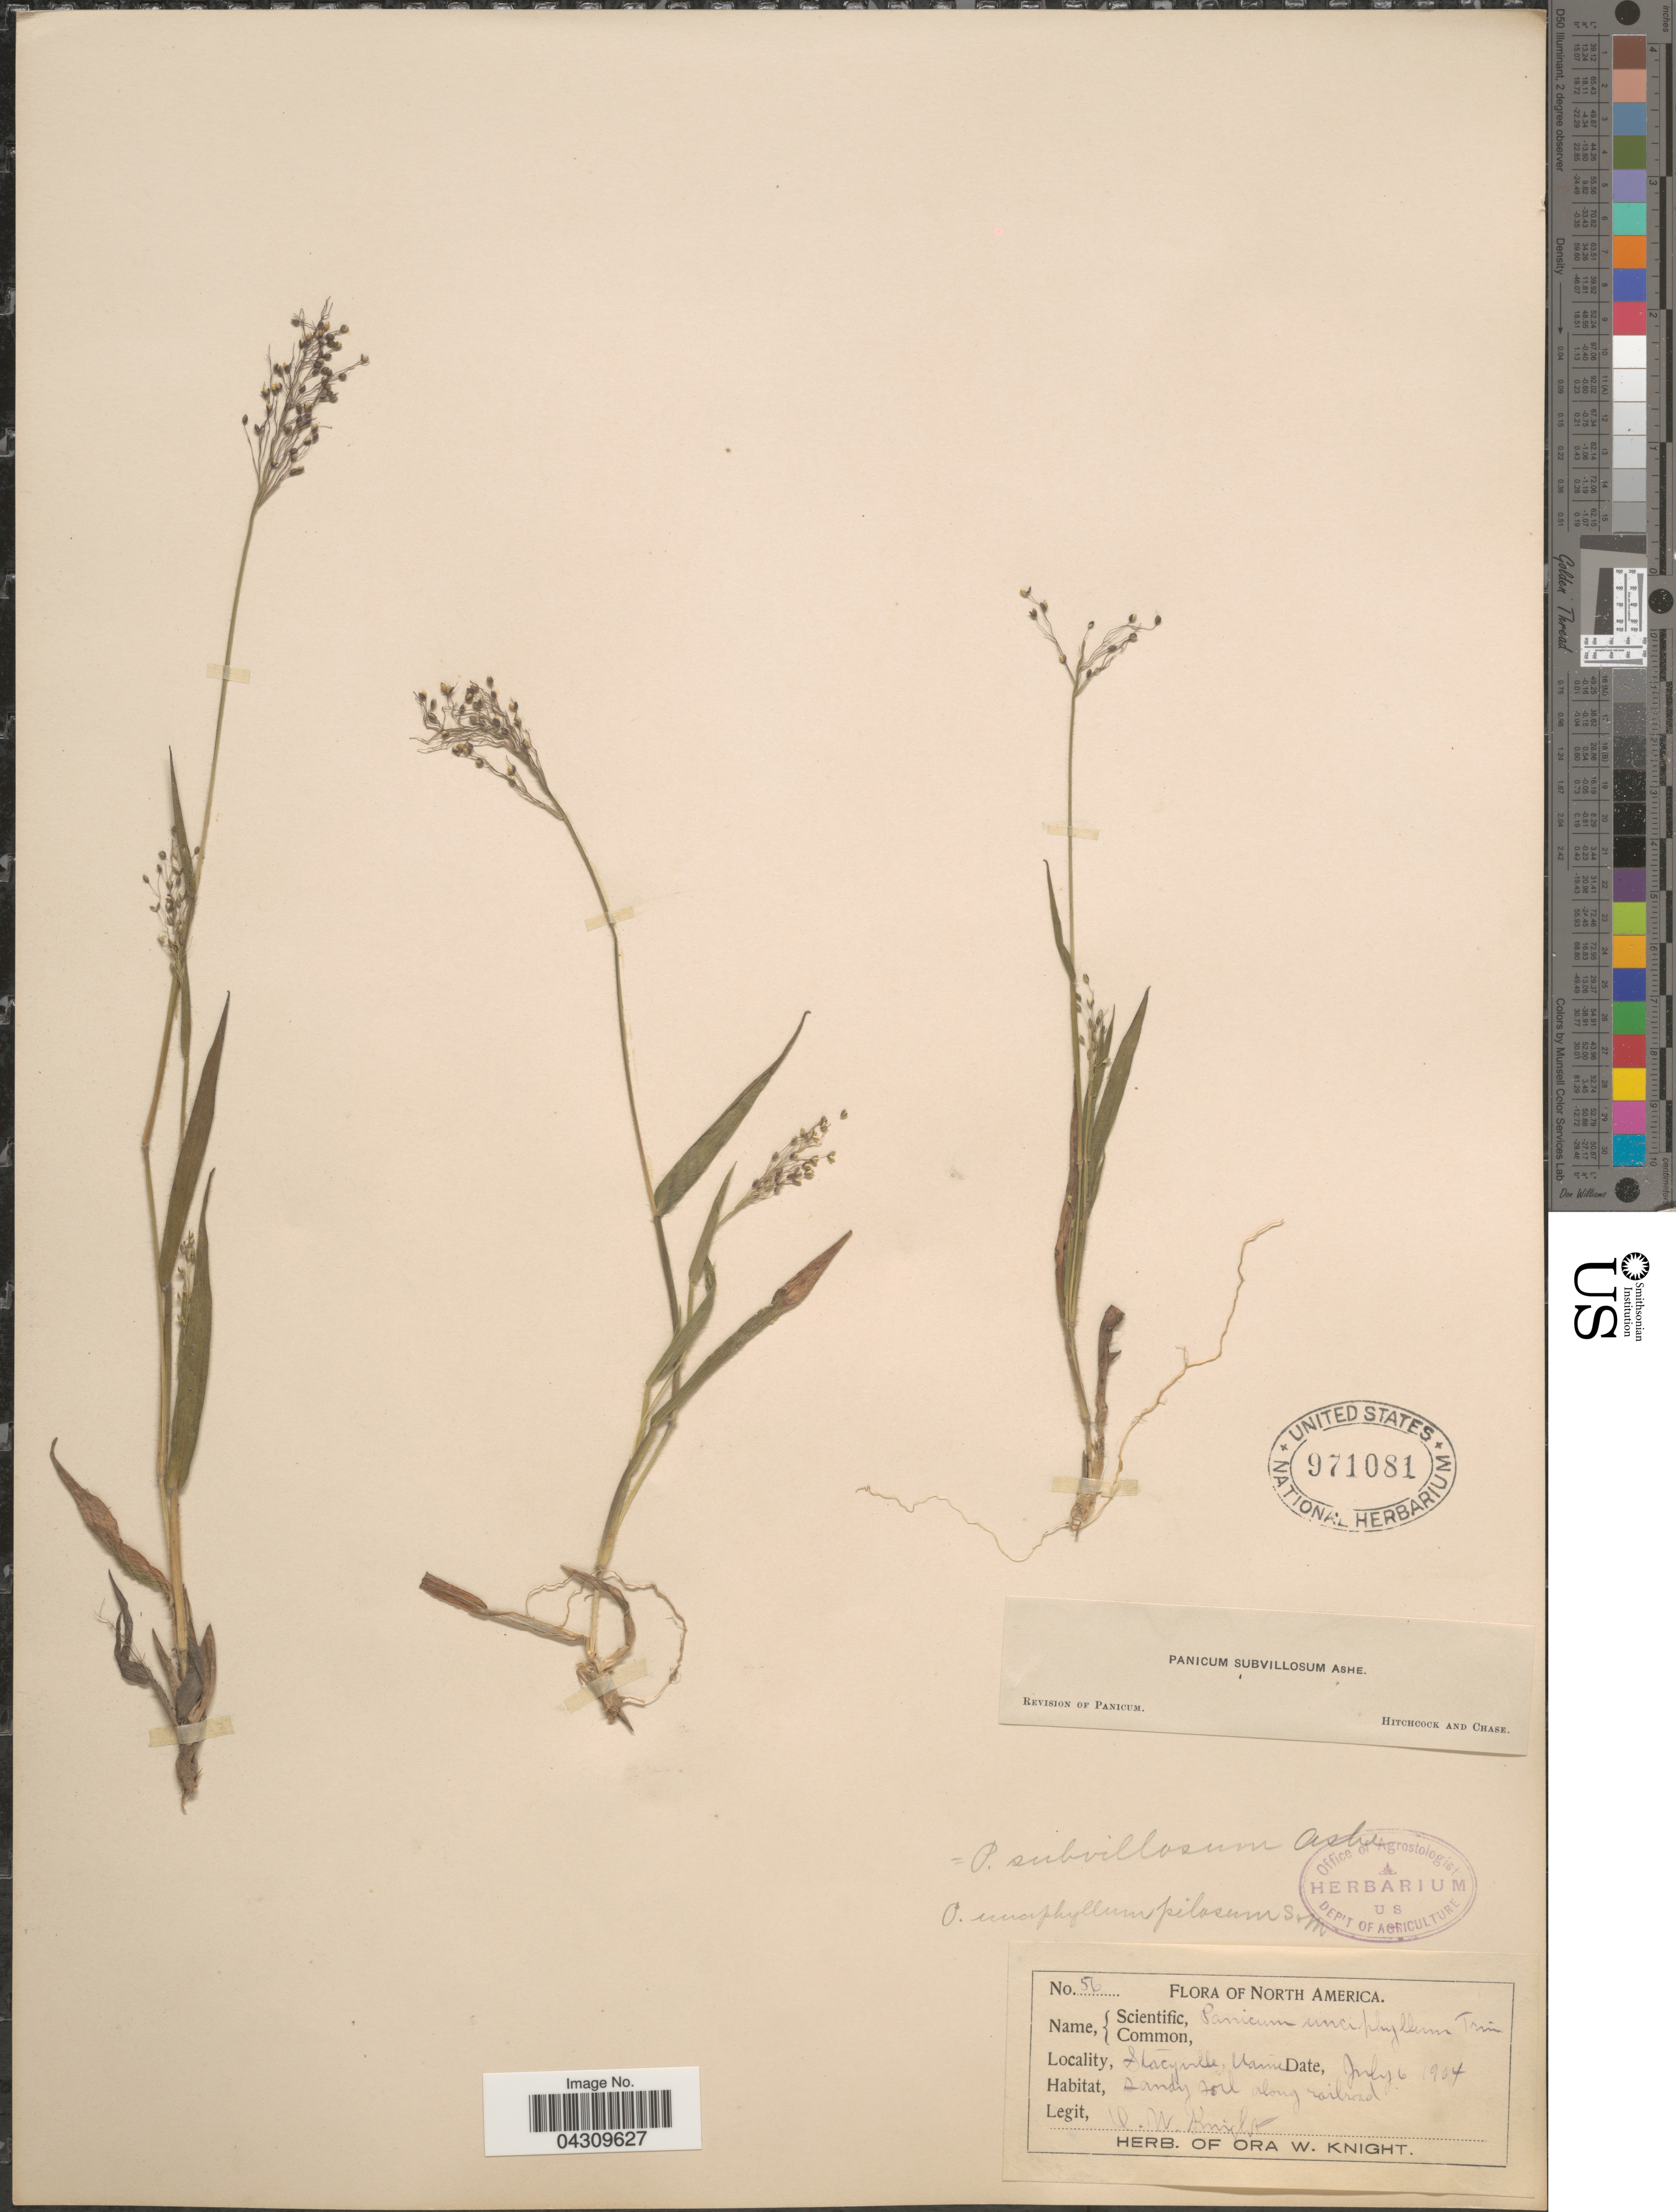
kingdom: Plantae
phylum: Tracheophyta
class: Liliopsida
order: Poales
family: Poaceae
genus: Dichanthelium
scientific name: Dichanthelium acuminatum var. acuminatum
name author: (Sw.) Gould & C.A. Clark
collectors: O. Knight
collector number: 56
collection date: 1904-07-06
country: United States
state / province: Maine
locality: Stacyville.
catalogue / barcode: US 971081